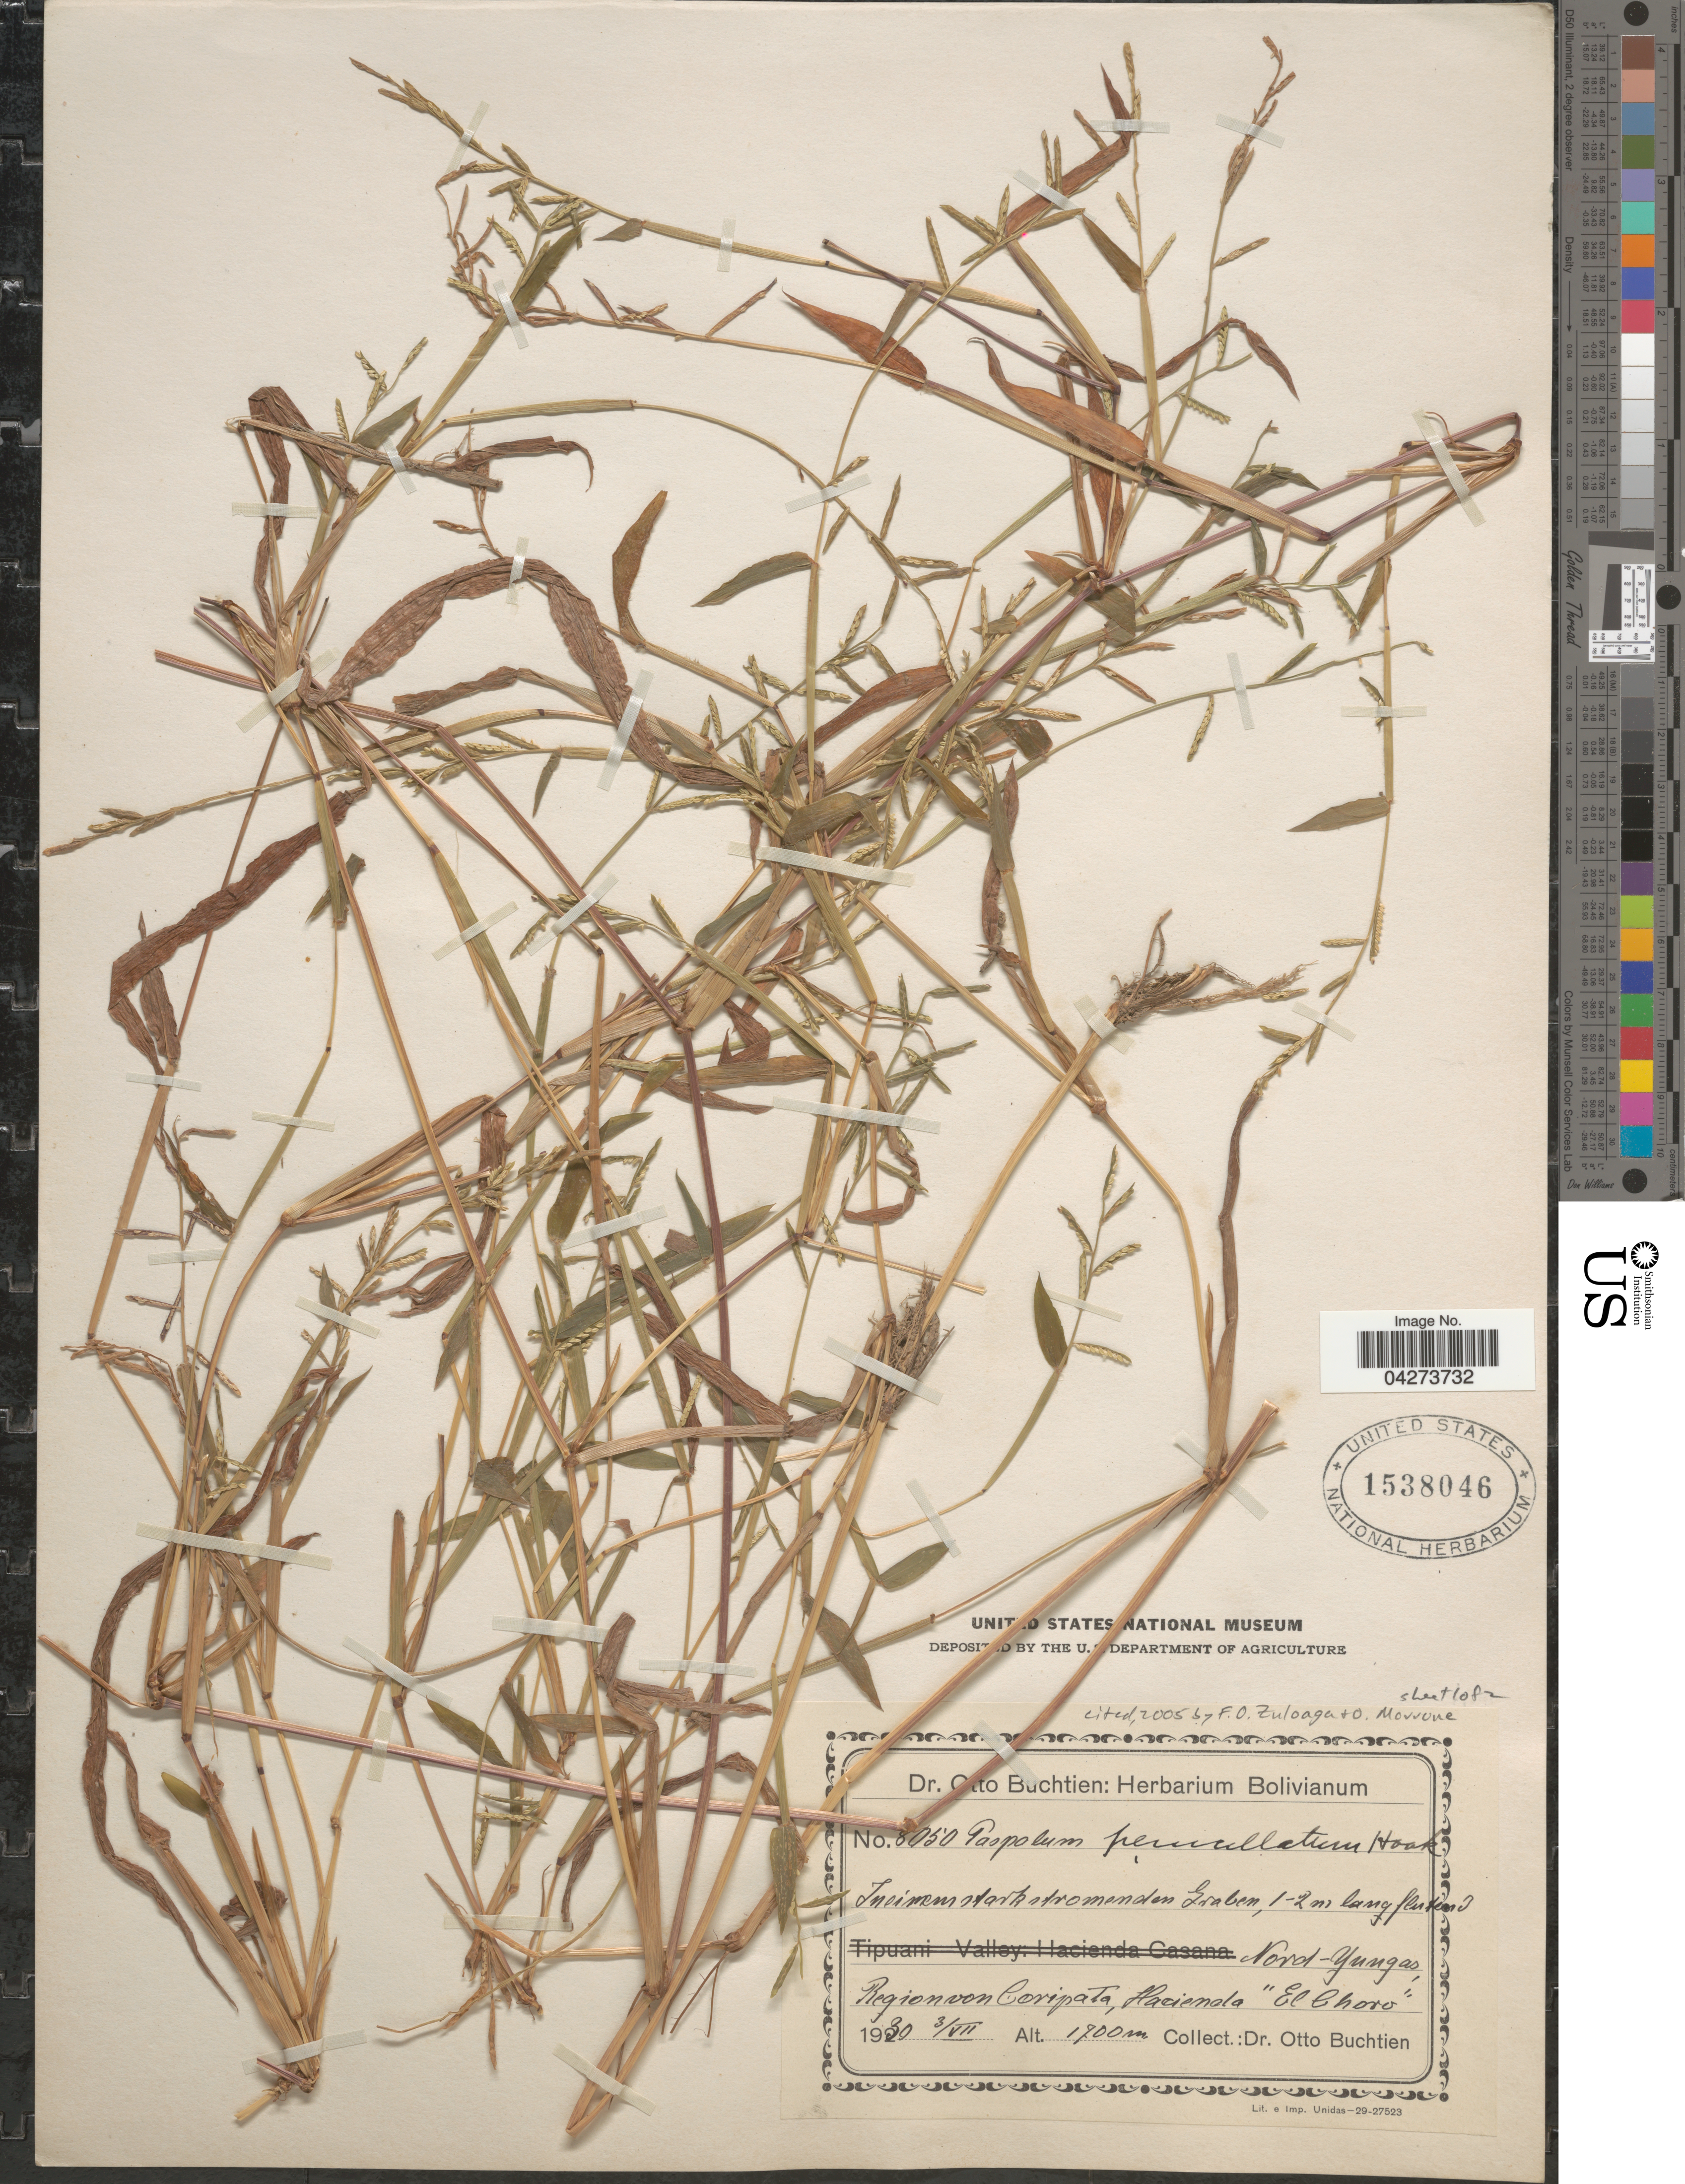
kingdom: Plantae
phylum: Tracheophyta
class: Liliopsida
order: Poales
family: Poaceae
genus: Paspalum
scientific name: Paspalum penicillatum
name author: Hook. f.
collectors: O. Buchtien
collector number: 8050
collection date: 1930-07-03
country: Bolivia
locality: Nord-Yungas. Region von Coripata, Hacienda "El Choro".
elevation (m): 1700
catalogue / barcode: US 1538046